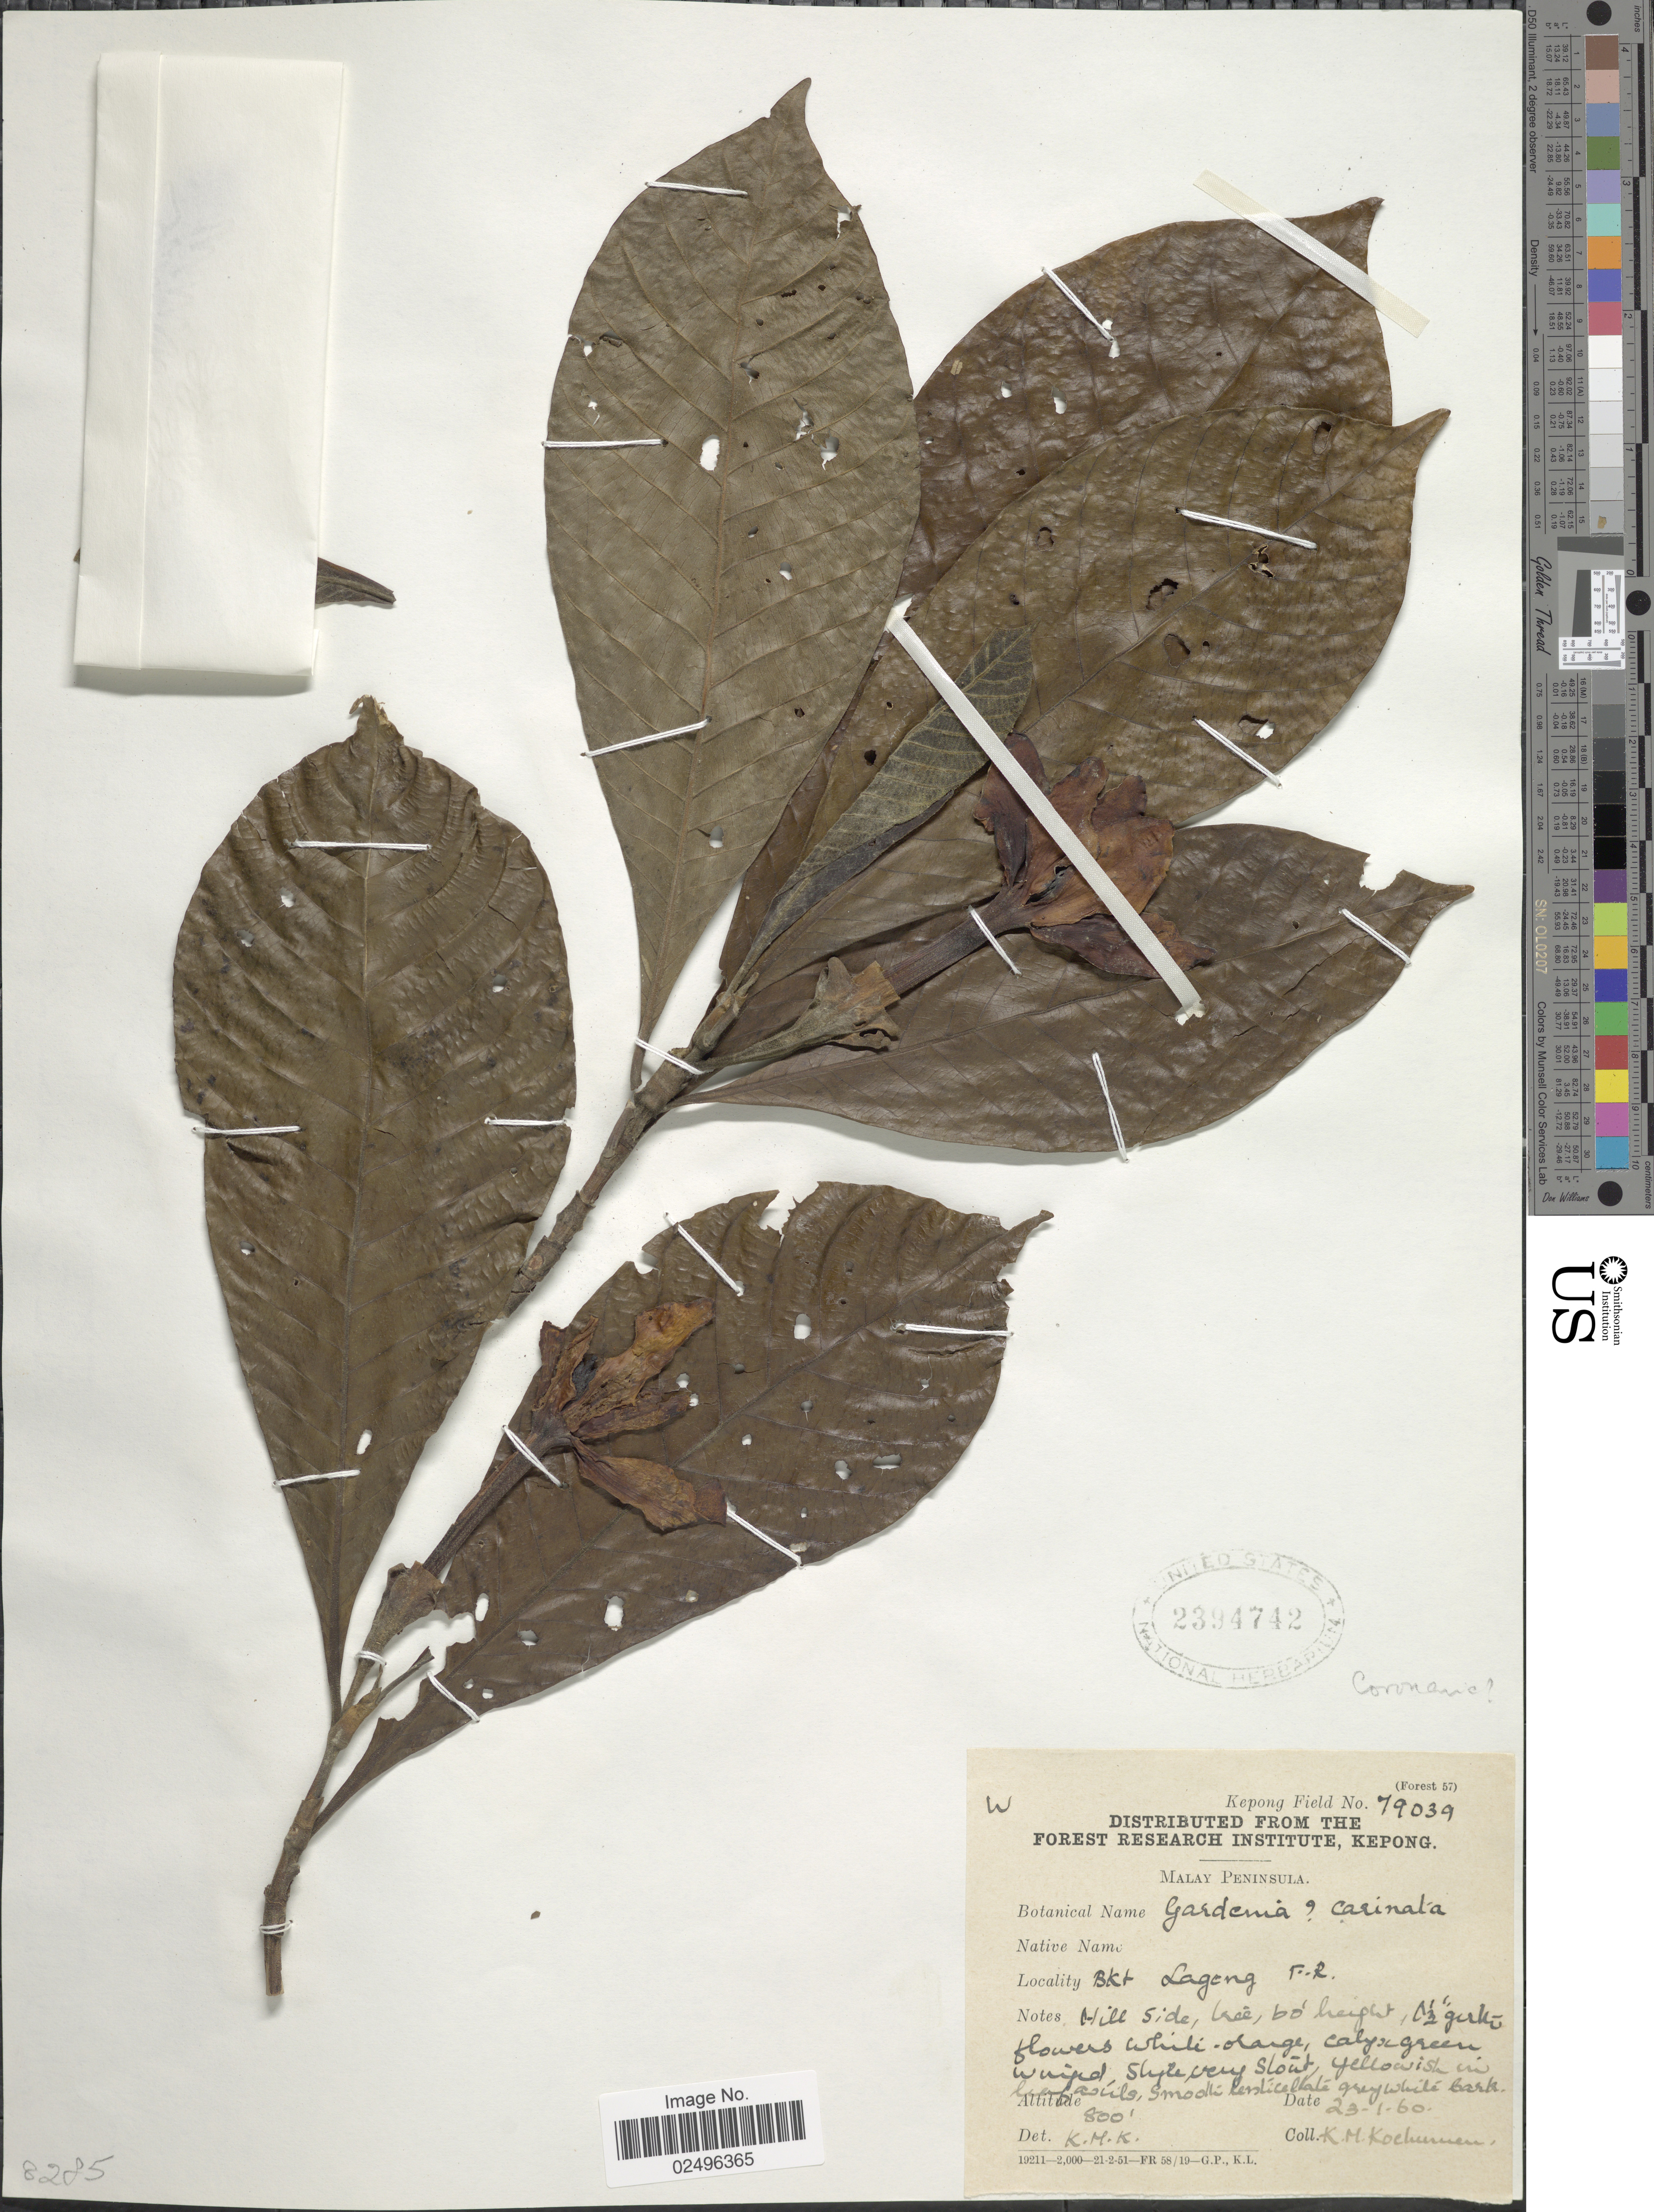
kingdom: Plantae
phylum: Tracheophyta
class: Magnoliopsida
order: Gentianales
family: Rubiaceae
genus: Gardenia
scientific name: Gardenia carinata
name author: Wall.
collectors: K. Kochummen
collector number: Kepong 79039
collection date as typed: Transcribed d/m/y: 23/1/60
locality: Malay Peninsula. Bkt. Lagong F. R.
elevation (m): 244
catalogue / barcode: US 2394742